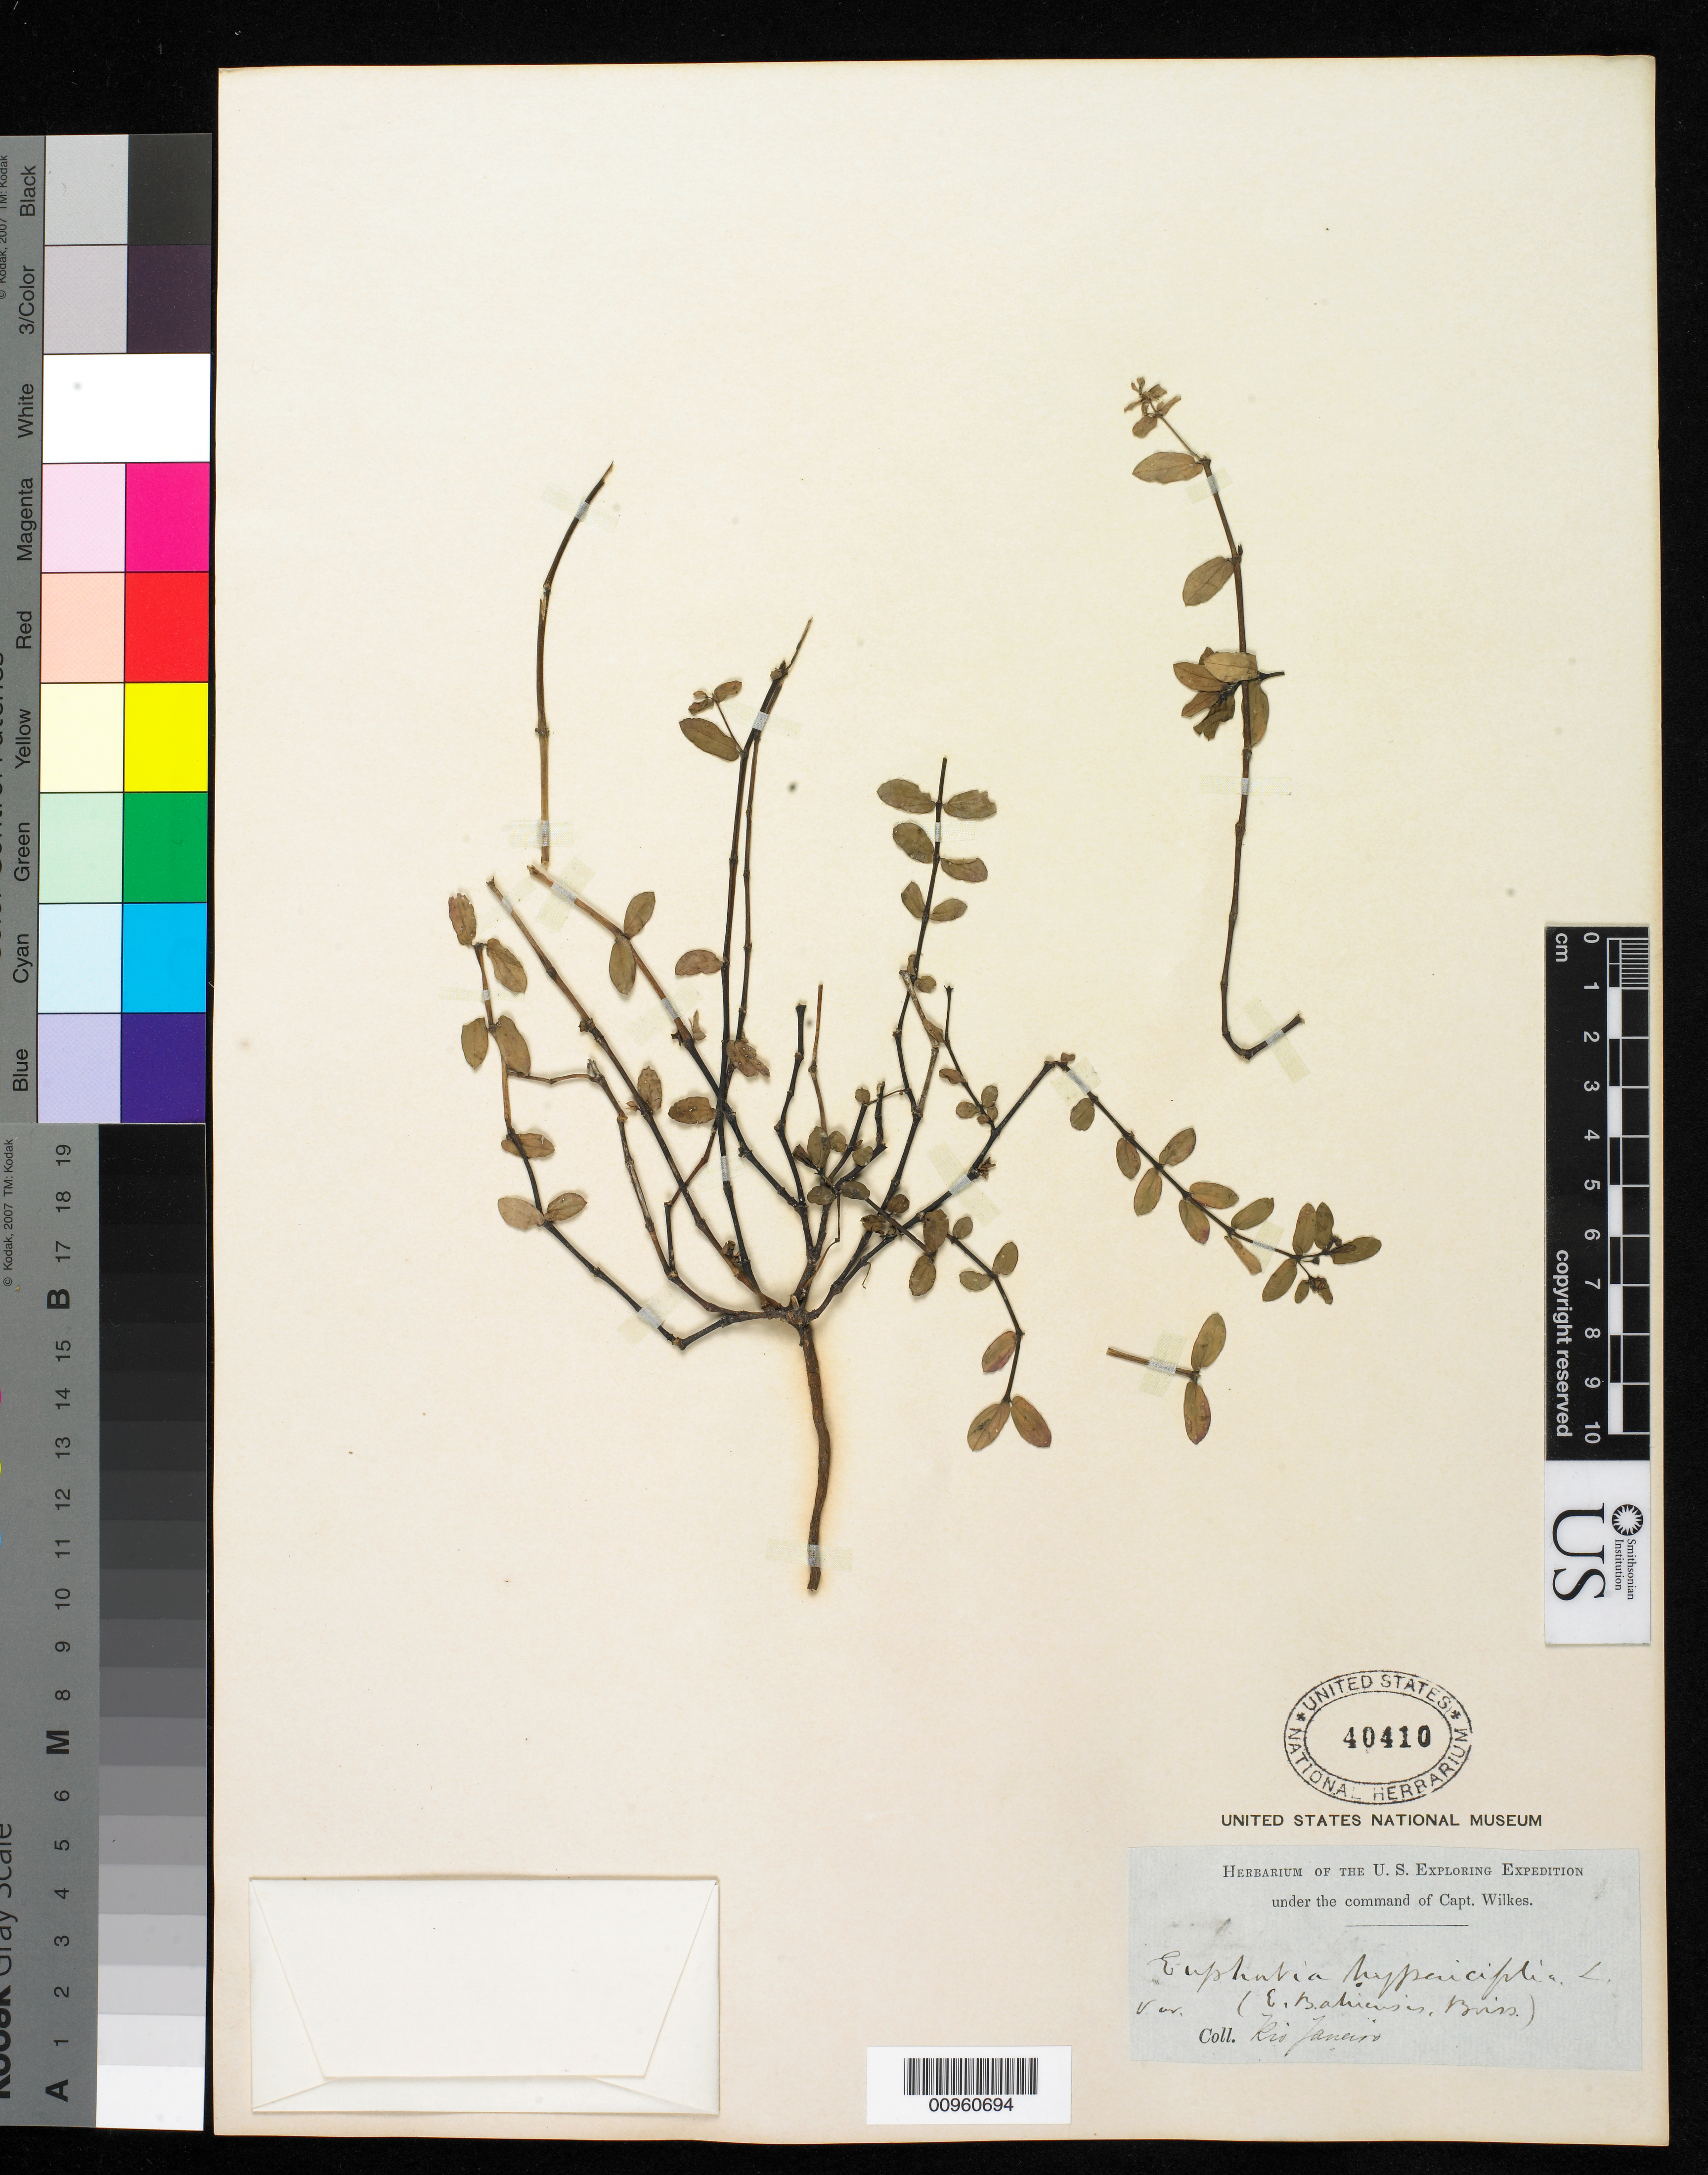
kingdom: Plantae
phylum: Tracheophyta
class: Magnoliopsida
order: Malpighiales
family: Euphorbiaceae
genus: Euphorbia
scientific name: Euphorbia hypericifolia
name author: L.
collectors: Wilkes Explor. Exped.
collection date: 1838/1842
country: Brazil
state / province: Rio de Janeiro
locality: Rio Janeiro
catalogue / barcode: US 40410